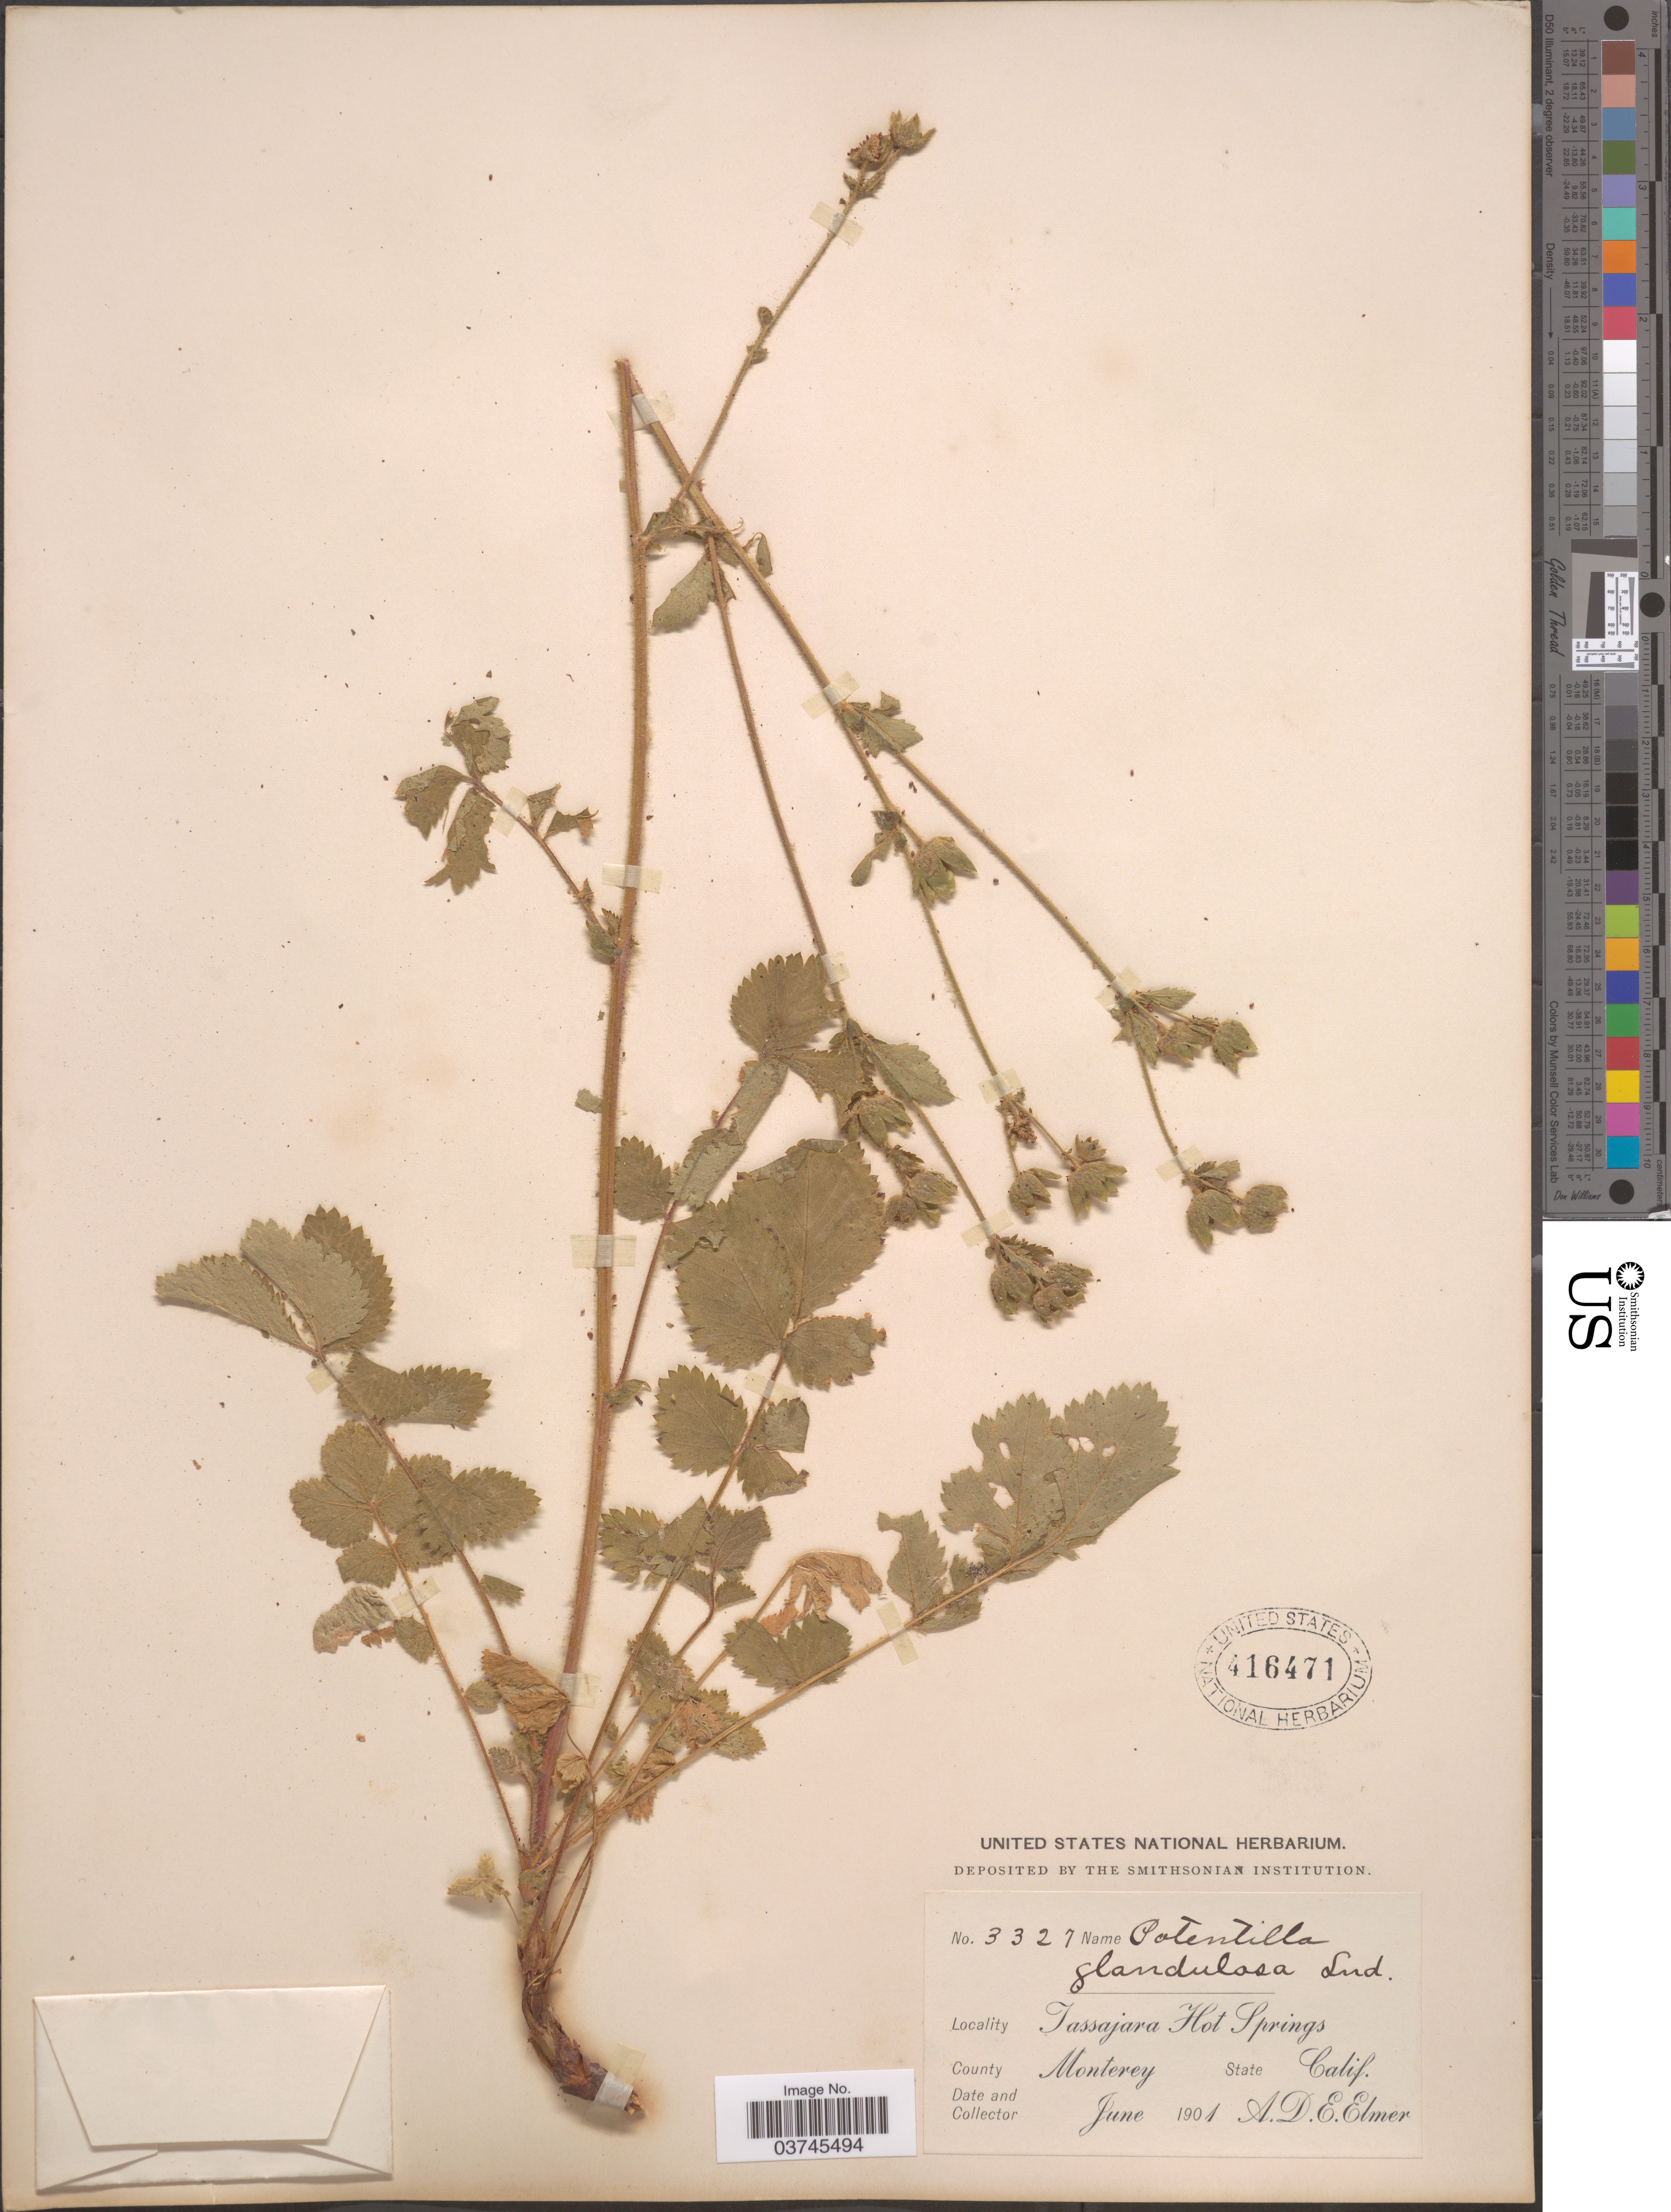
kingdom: Plantae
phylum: Tracheophyta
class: Magnoliopsida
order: Rosales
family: Rosaceae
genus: Drymocallis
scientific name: Drymocallis glandulosa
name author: (Lindl.) Rydb.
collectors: A. D. E. Elmer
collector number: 3327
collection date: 1901-06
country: United States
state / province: California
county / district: Monterey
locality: Tassajara Hot Springs. County Monterey.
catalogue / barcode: US 416471